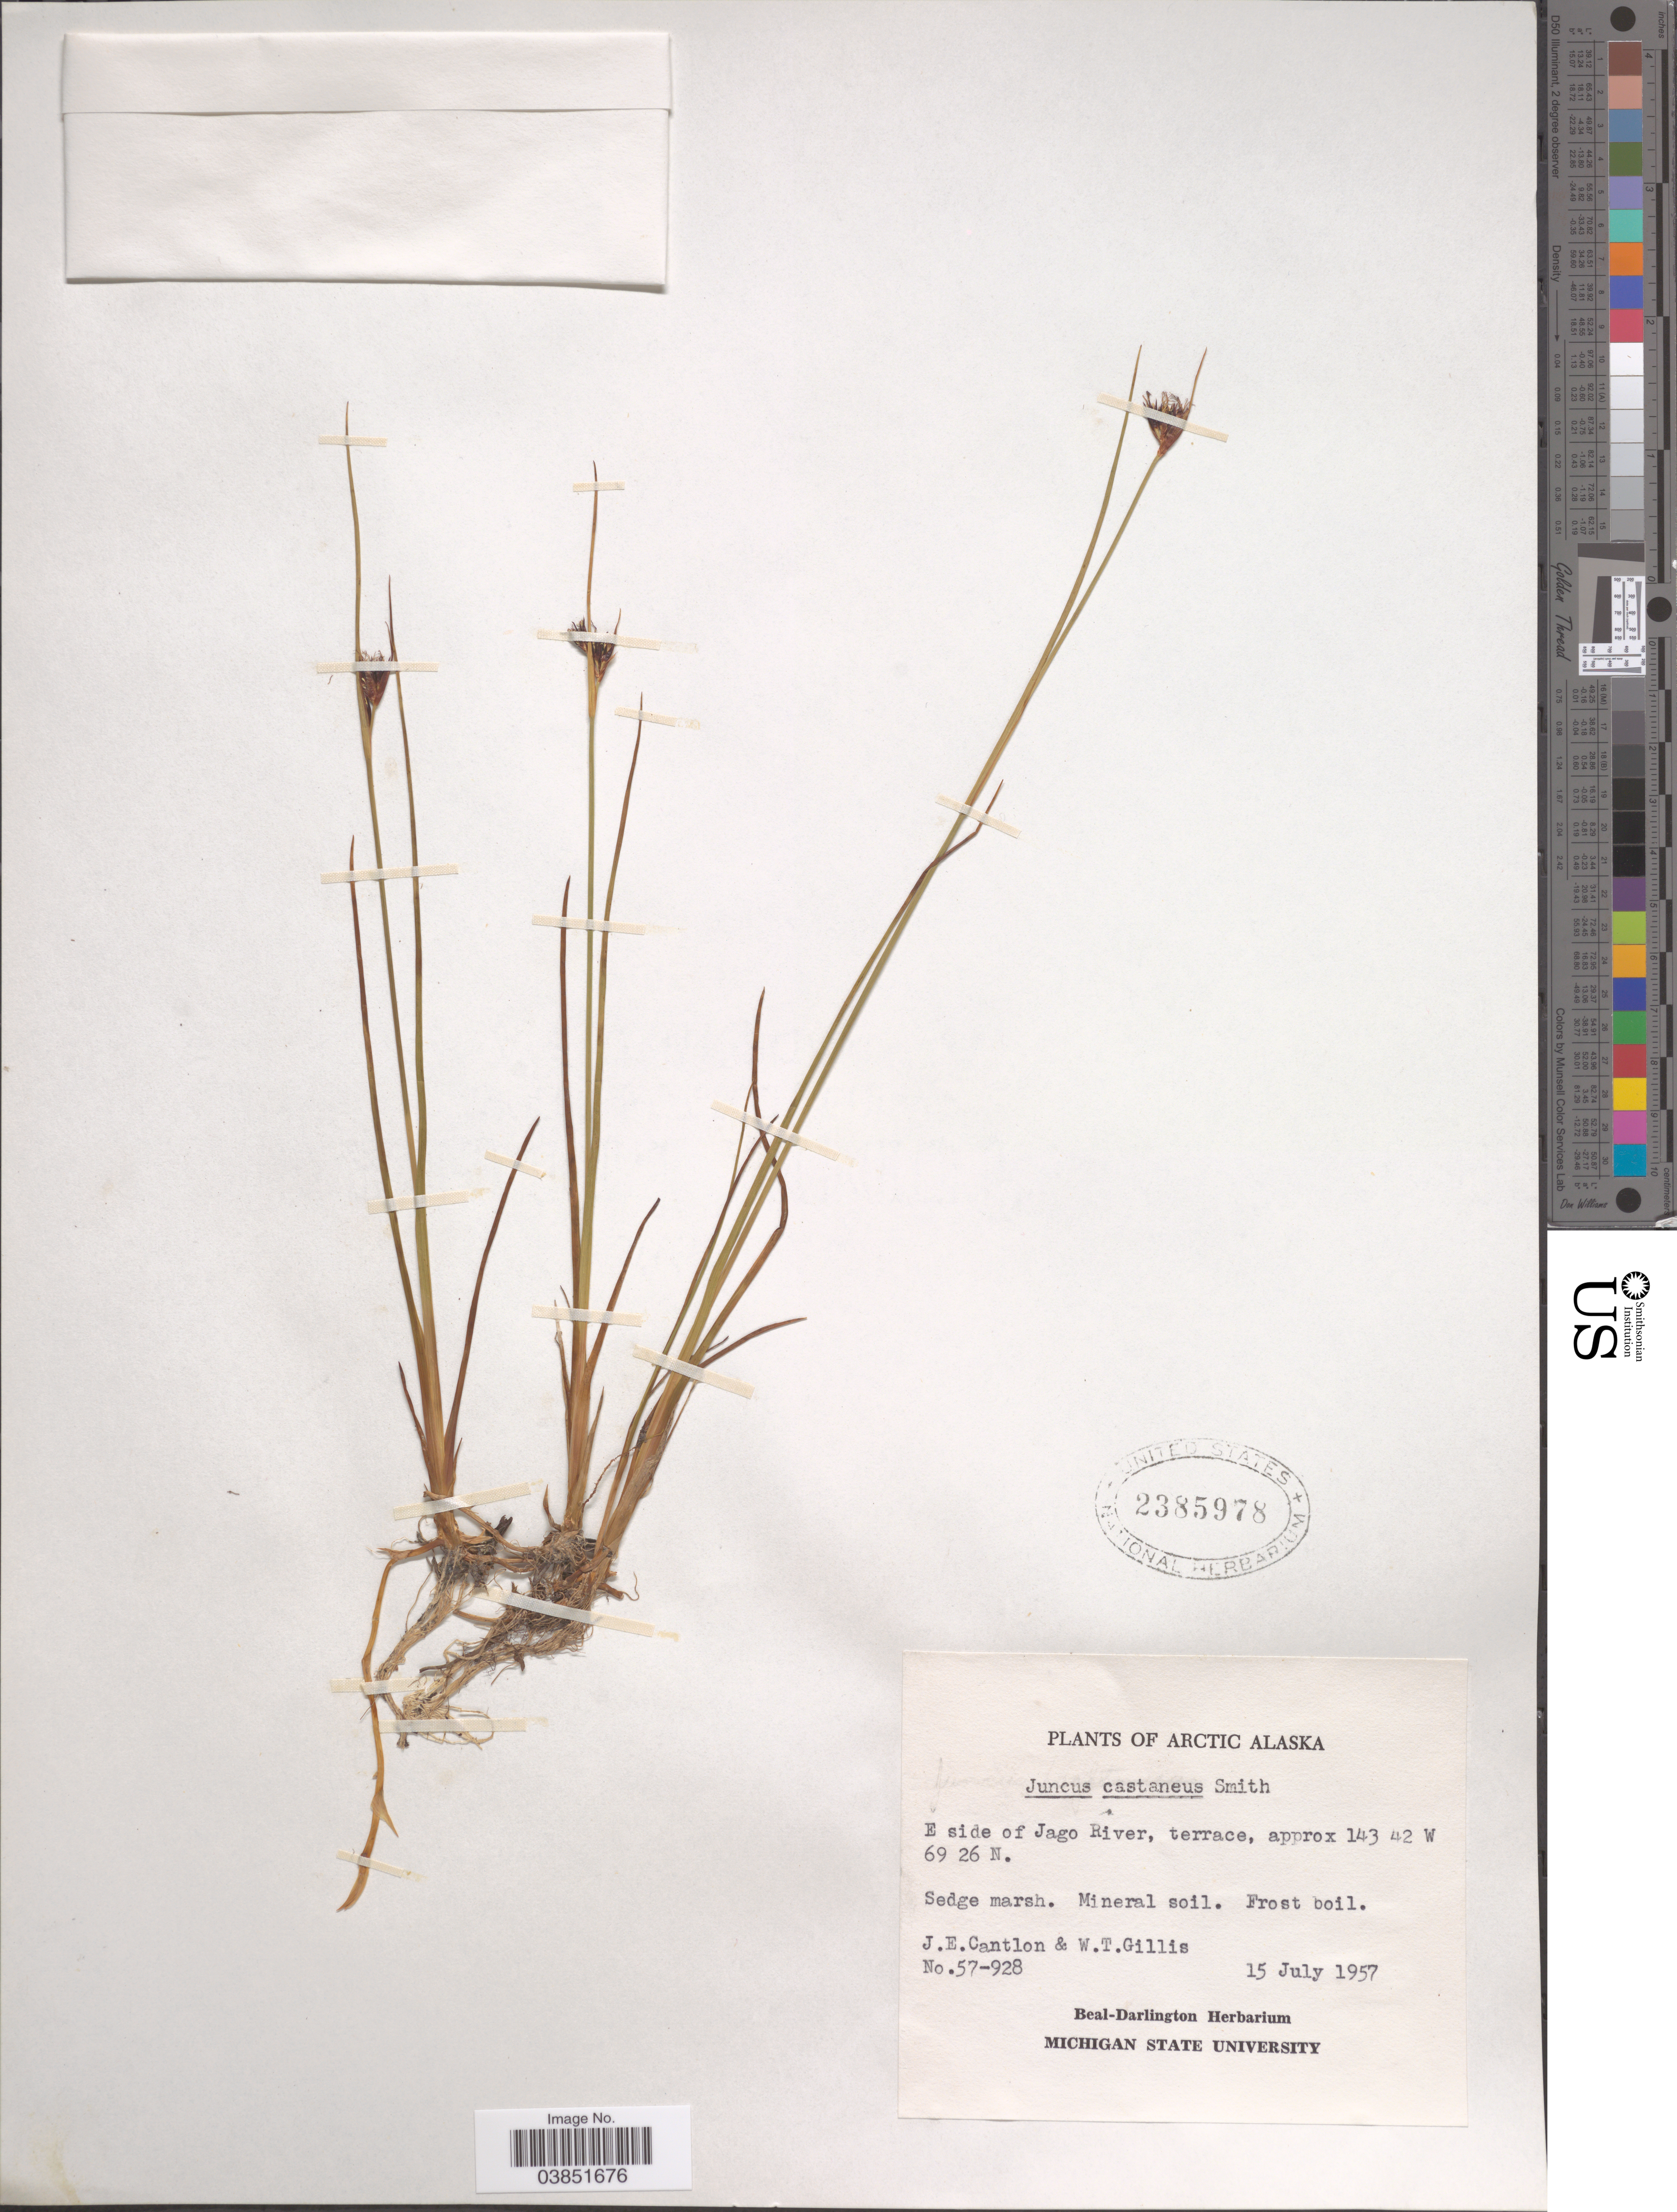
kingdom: Plantae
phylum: Tracheophyta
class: Liliopsida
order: Poales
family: Juncaceae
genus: Juncus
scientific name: Juncus castaneus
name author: Sm.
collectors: J. Cantlon & W. T. Gillis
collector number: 57-928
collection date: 1957-07-15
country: United States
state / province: Alaska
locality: Arctic Alaska. E side of Jago River, terrace.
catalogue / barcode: US 2385978